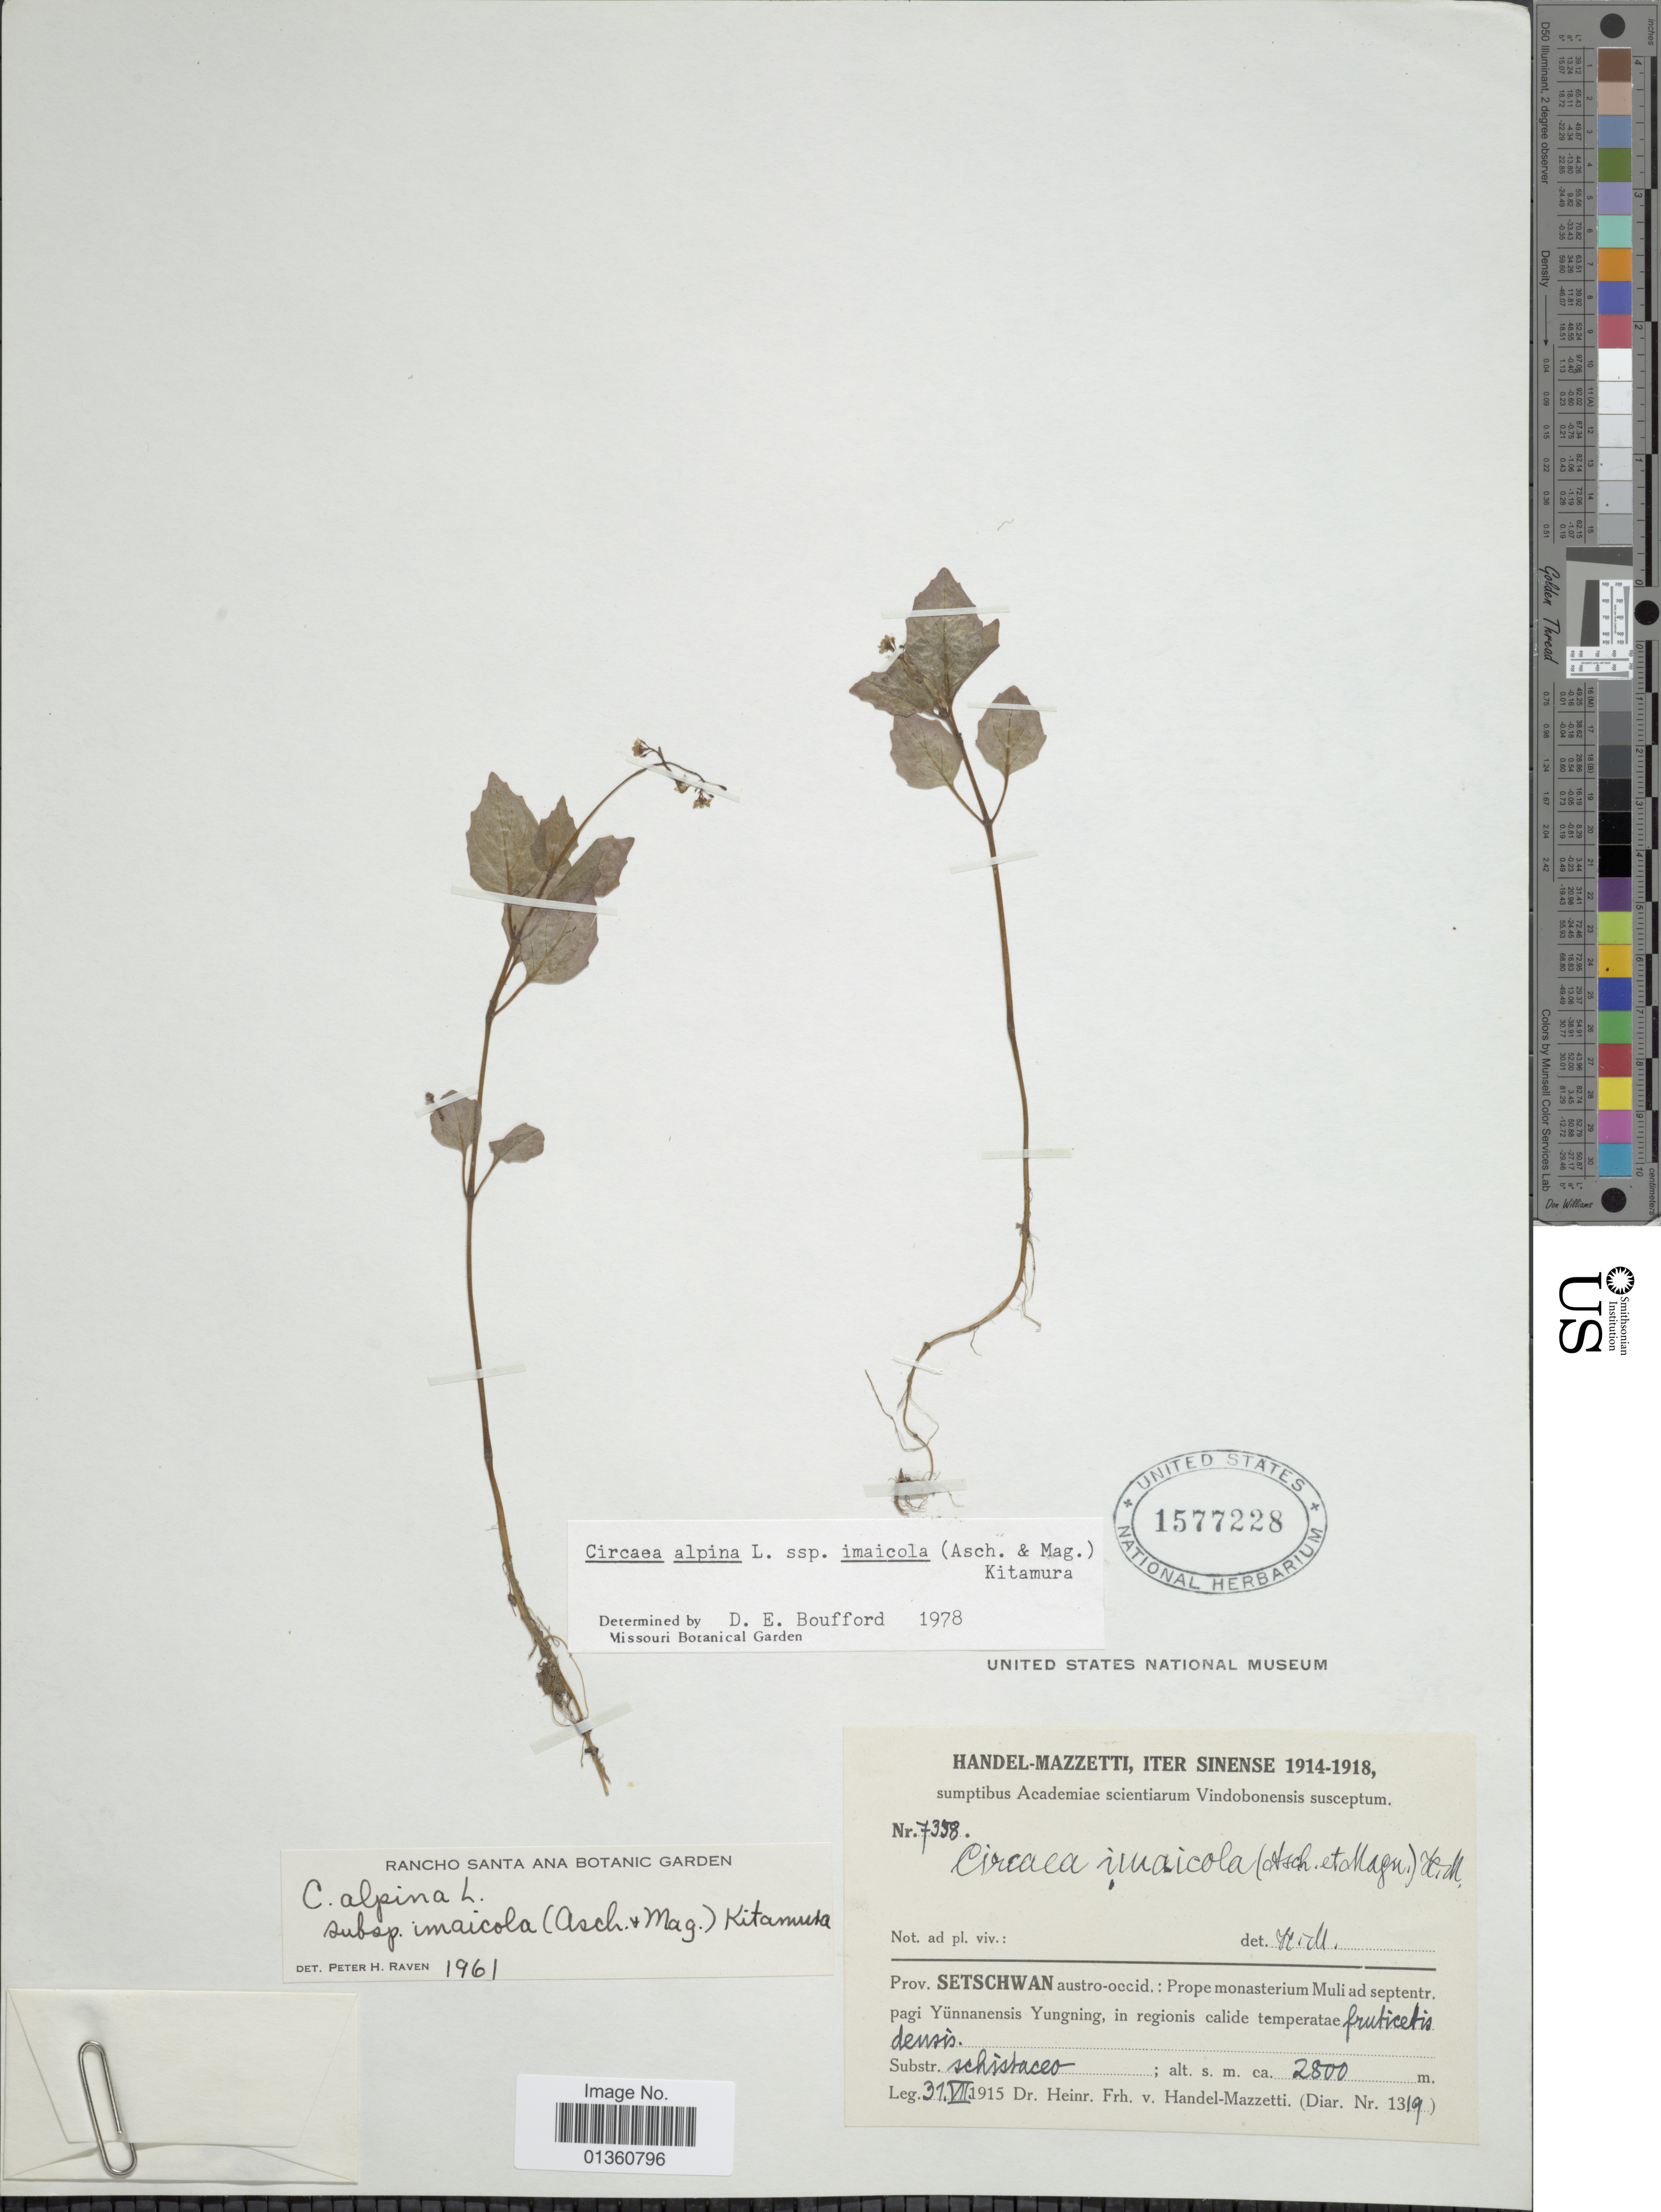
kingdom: Plantae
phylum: Tracheophyta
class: Magnoliopsida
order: Myrtales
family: Onagraceae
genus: Circaea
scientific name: Circaea alpina subsp. imaicola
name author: (Asch. & Magnus) Kitam.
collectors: H. Handel-Mazzetti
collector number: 7358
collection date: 1915-07-31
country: China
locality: Prov. Setschwan austro-occid.: Prope monasterium Muli ad septentr. pagi Yünnanensis Yungning, in regionis calide temperatae fruticetis densis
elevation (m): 2800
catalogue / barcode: US 1577228